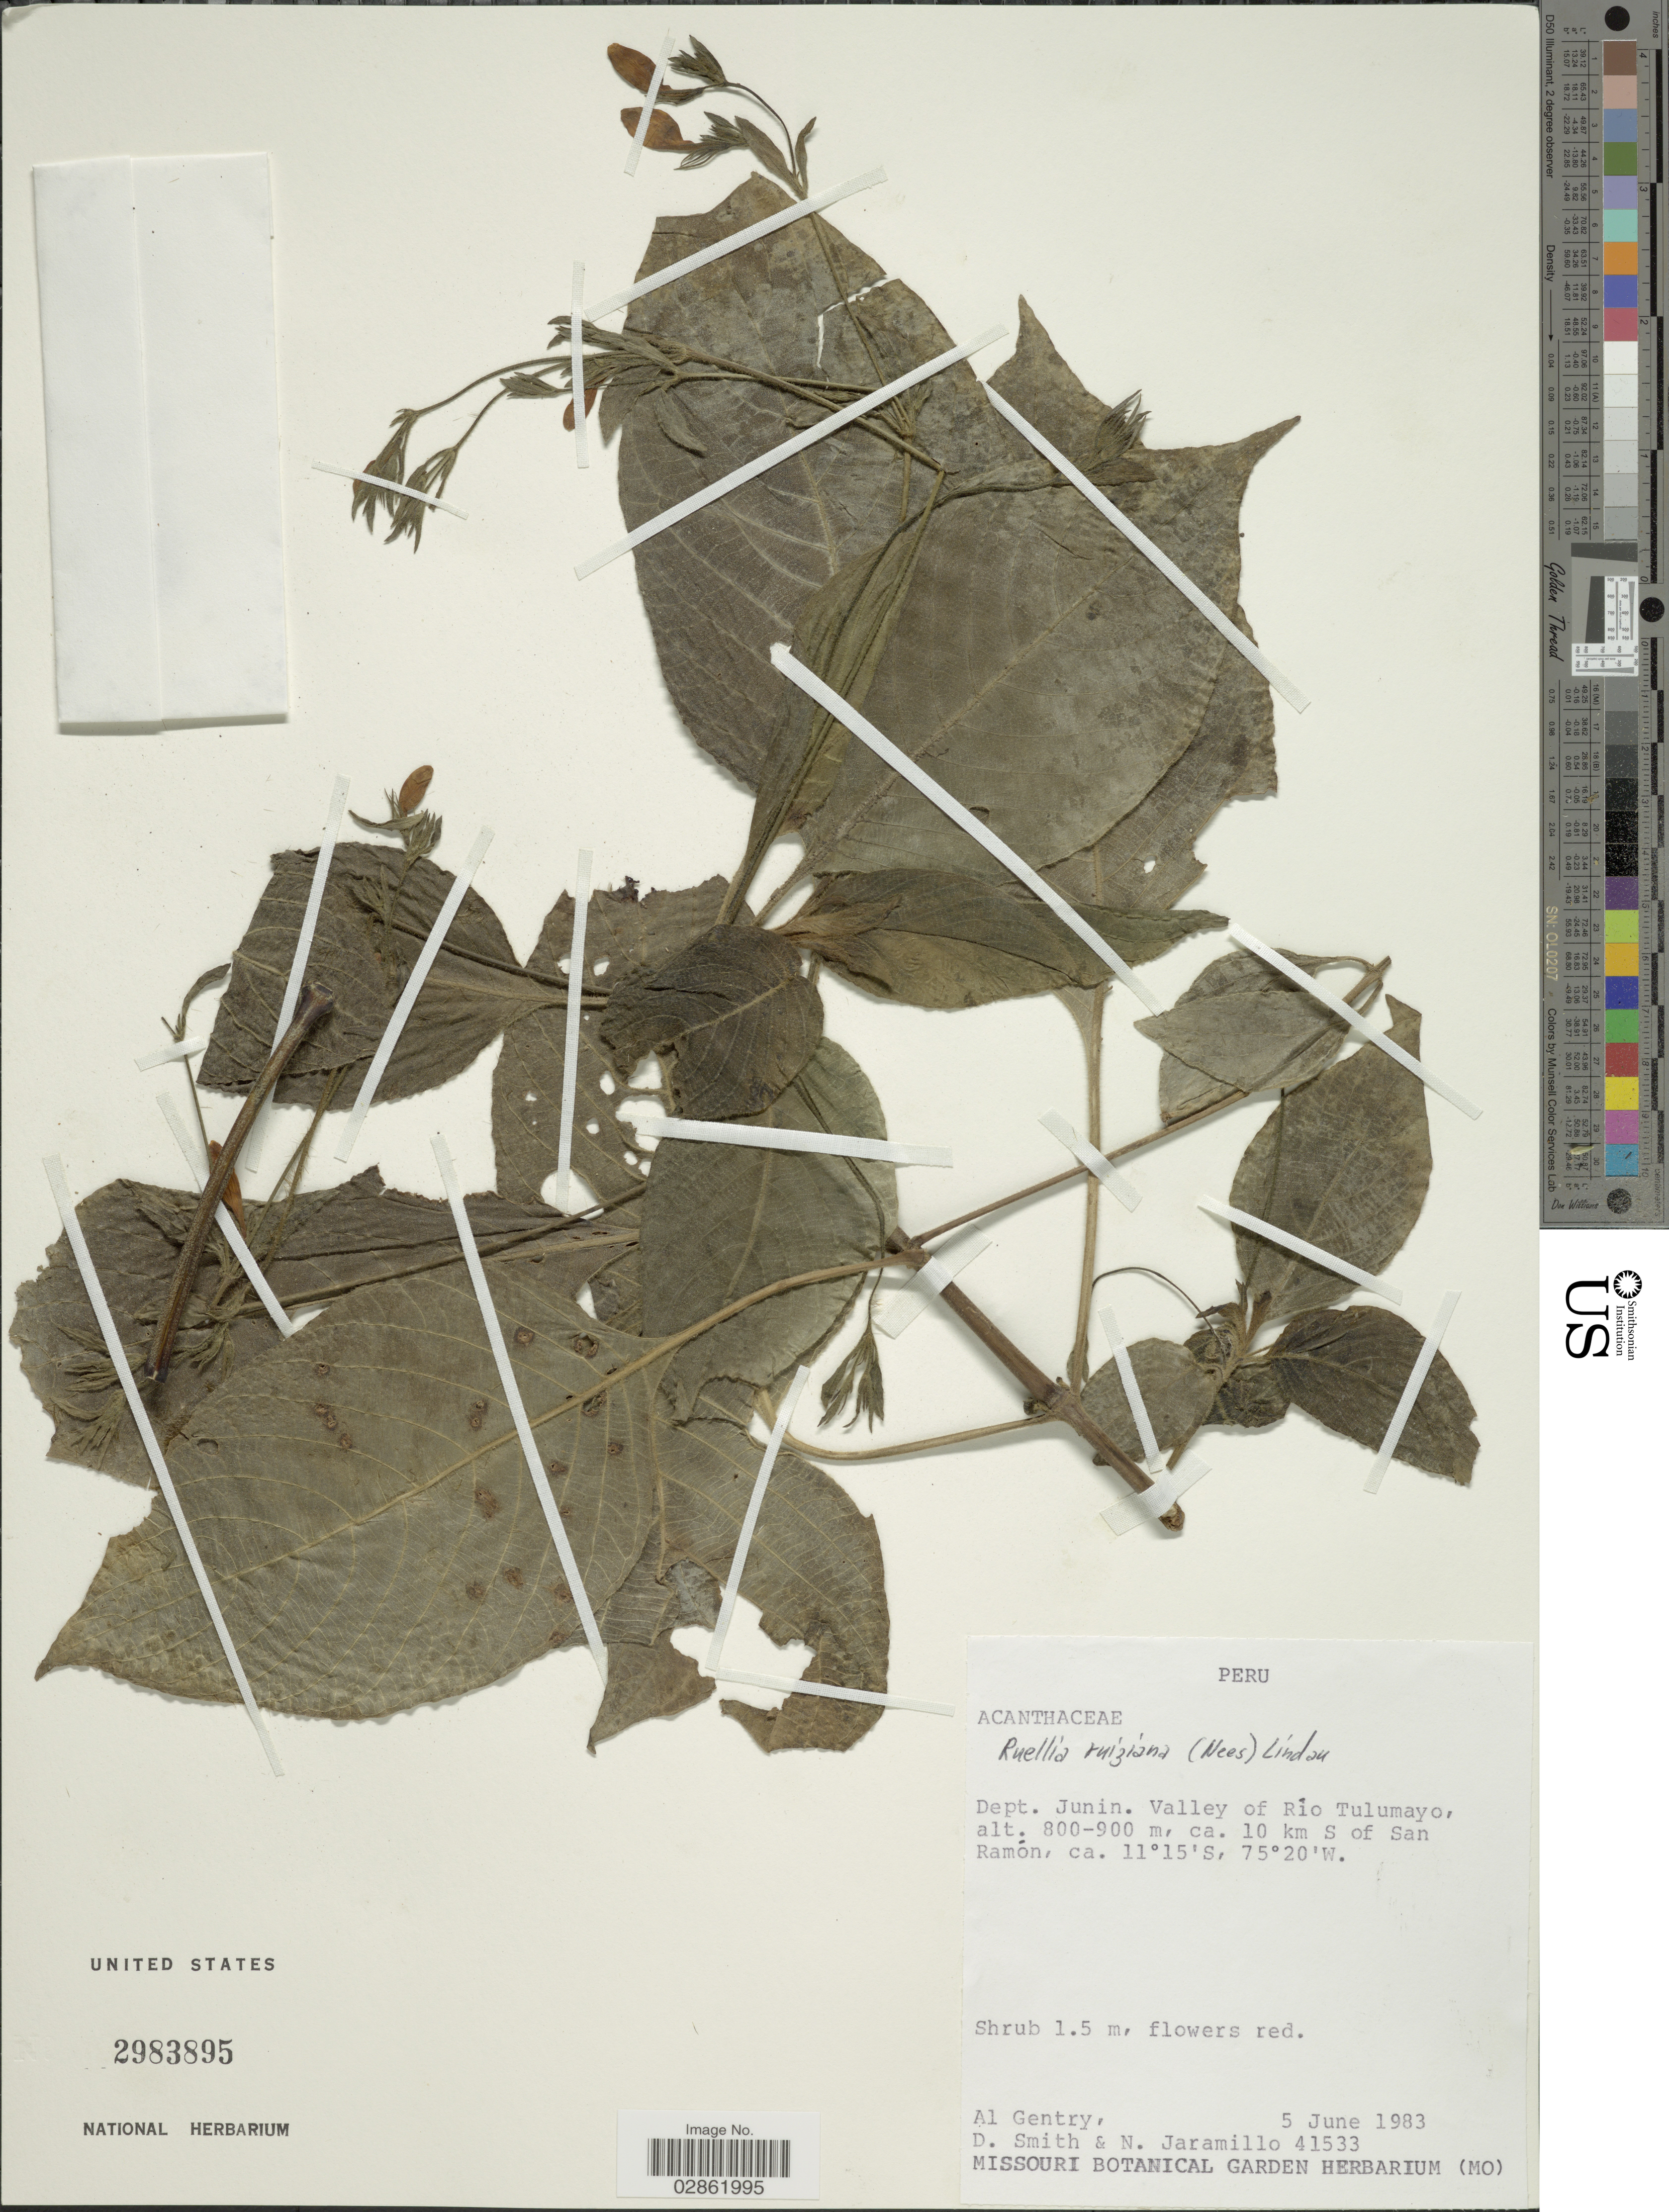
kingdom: Plantae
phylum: Tracheophyta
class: Magnoliopsida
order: Lamiales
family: Acanthaceae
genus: Ruellia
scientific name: Ruellia ruiziana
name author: (Nees) Lindau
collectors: A. H. Gentry, D. Smith & N. Jaramillo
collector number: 41533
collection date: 1983-06-05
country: Peru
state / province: Junín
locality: Dept. Junin, Valley of Rio Tulumayo, 10 km S of San Ramón.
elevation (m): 800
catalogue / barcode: US 2983895